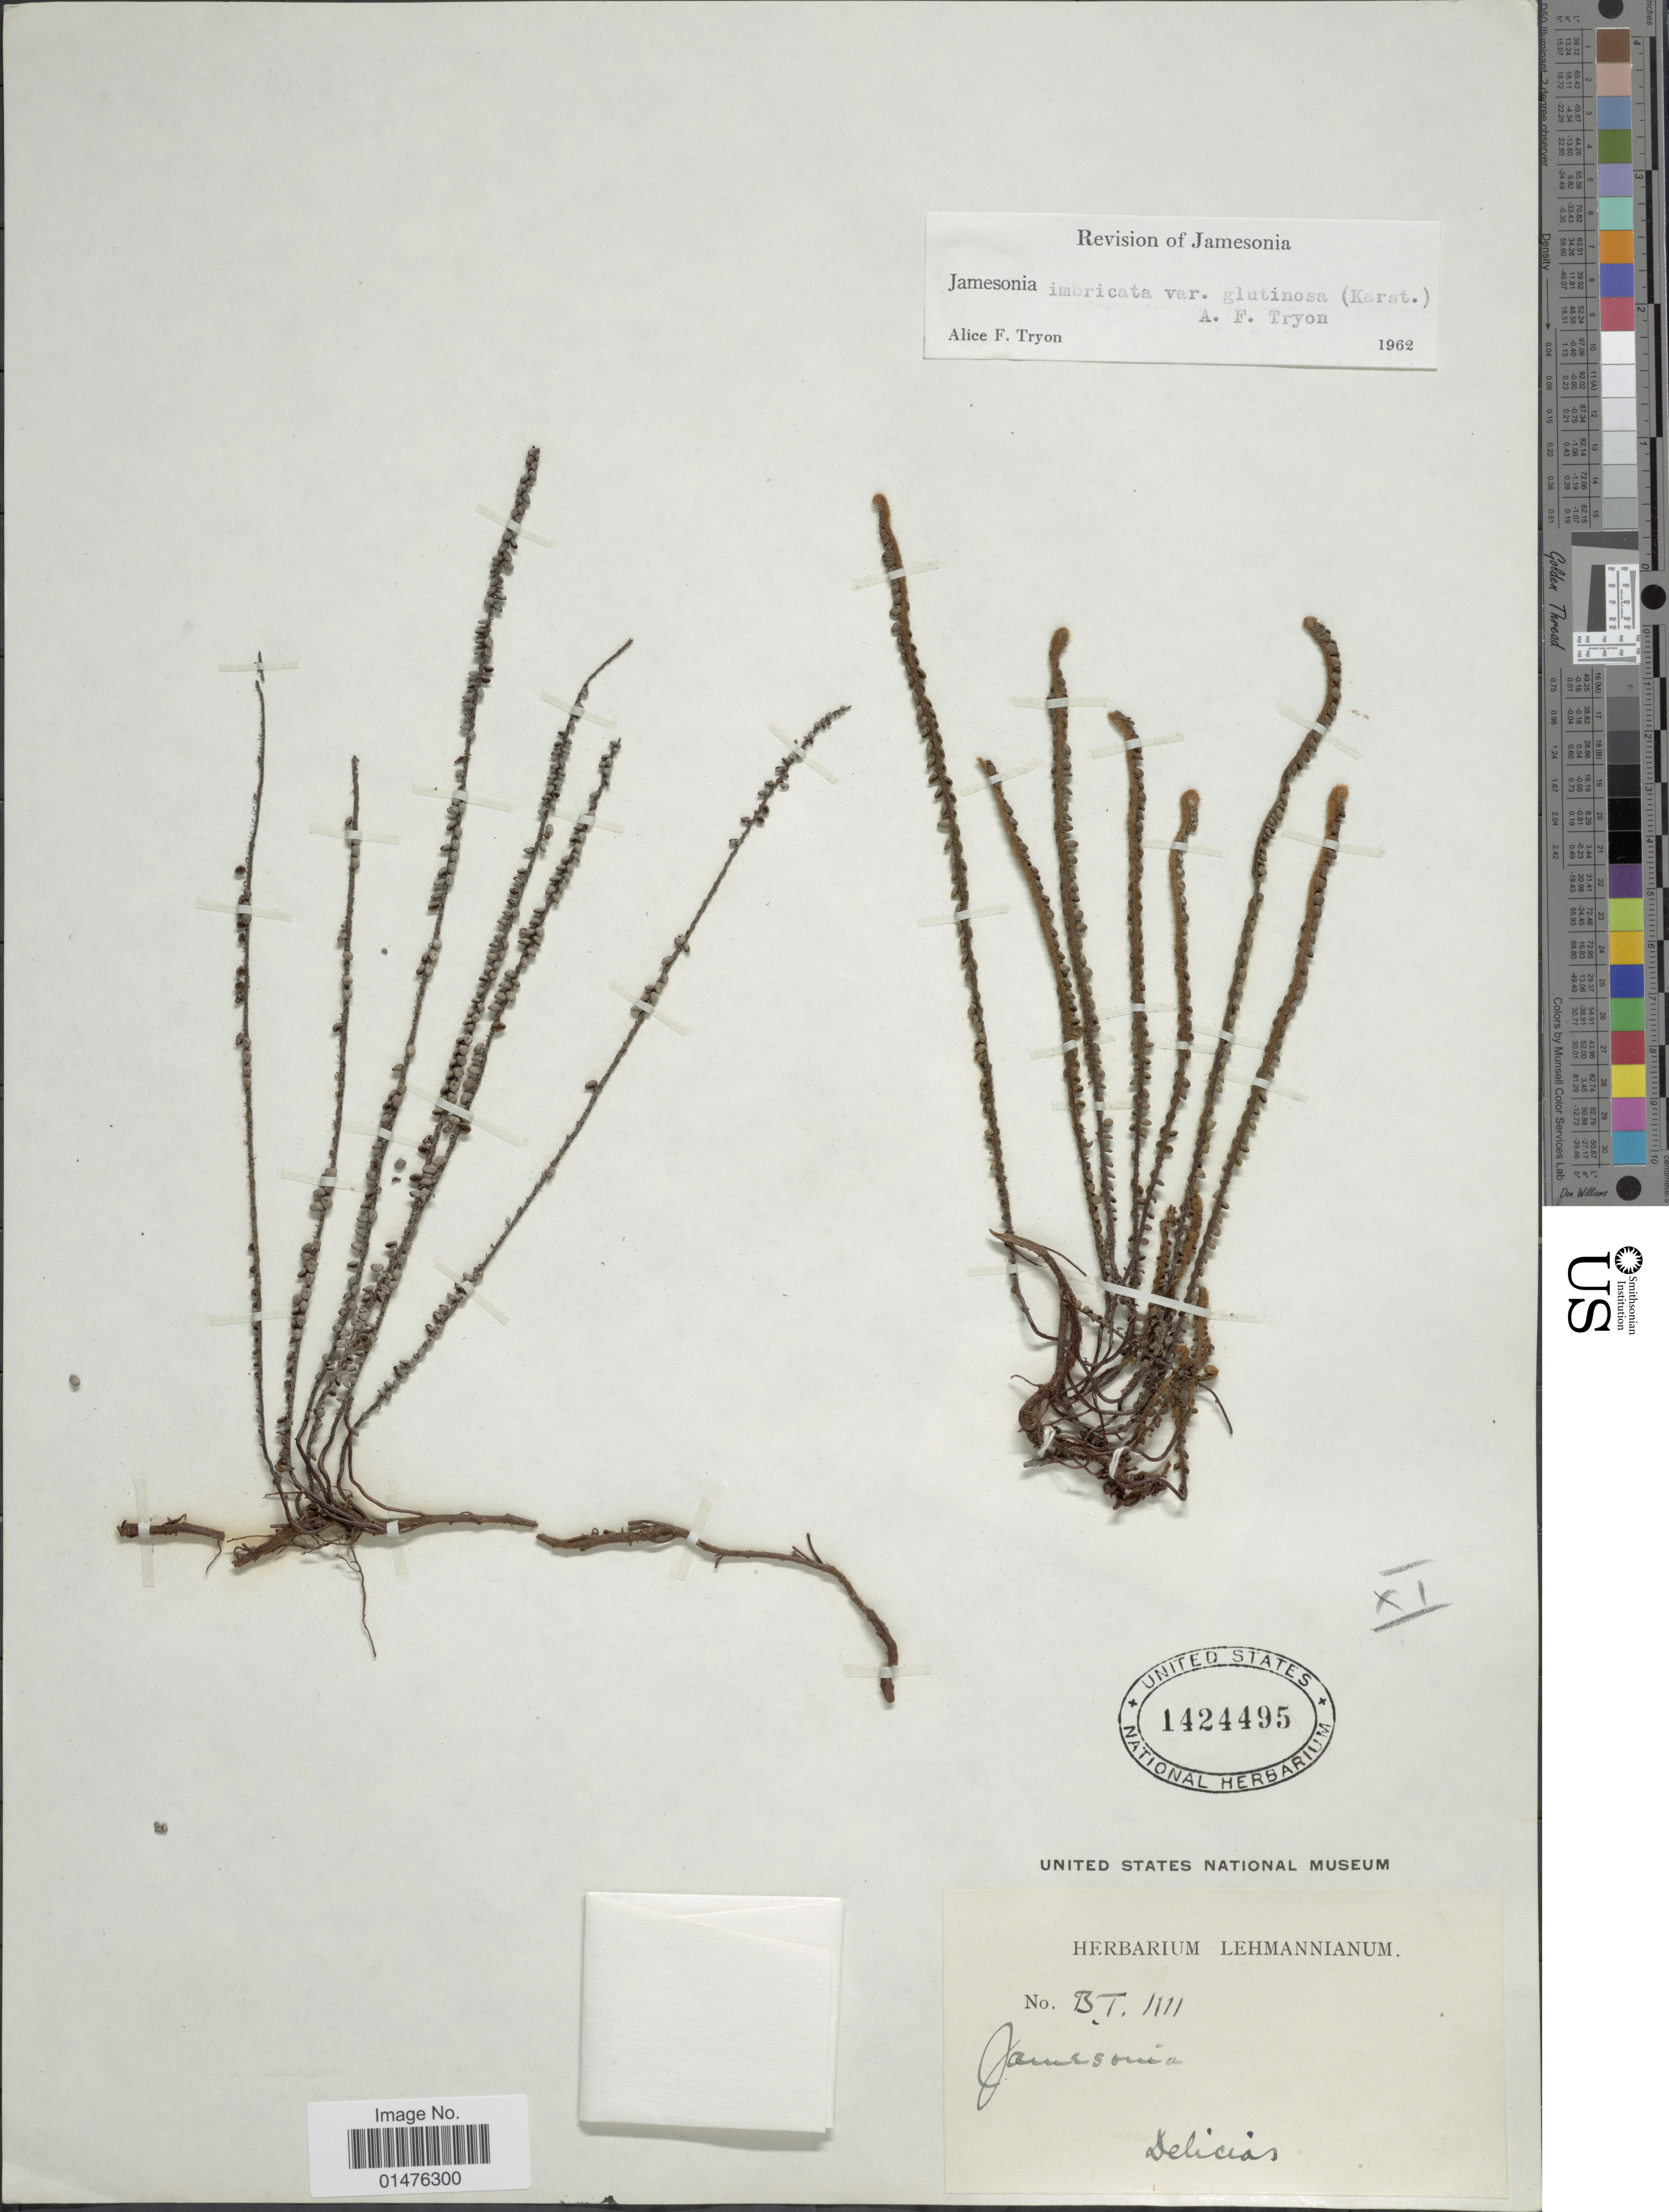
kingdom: Plantae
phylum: Tracheophyta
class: Polypodiopsida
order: Polypodiales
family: Pteridaceae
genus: Jamesonia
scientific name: Jamesonia imbricata var. glutinosa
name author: (H. Karst.) A.F. Tryon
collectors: ex herb. Lehmannianum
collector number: B.T 1111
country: Colombia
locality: Delicias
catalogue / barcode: US 1424495